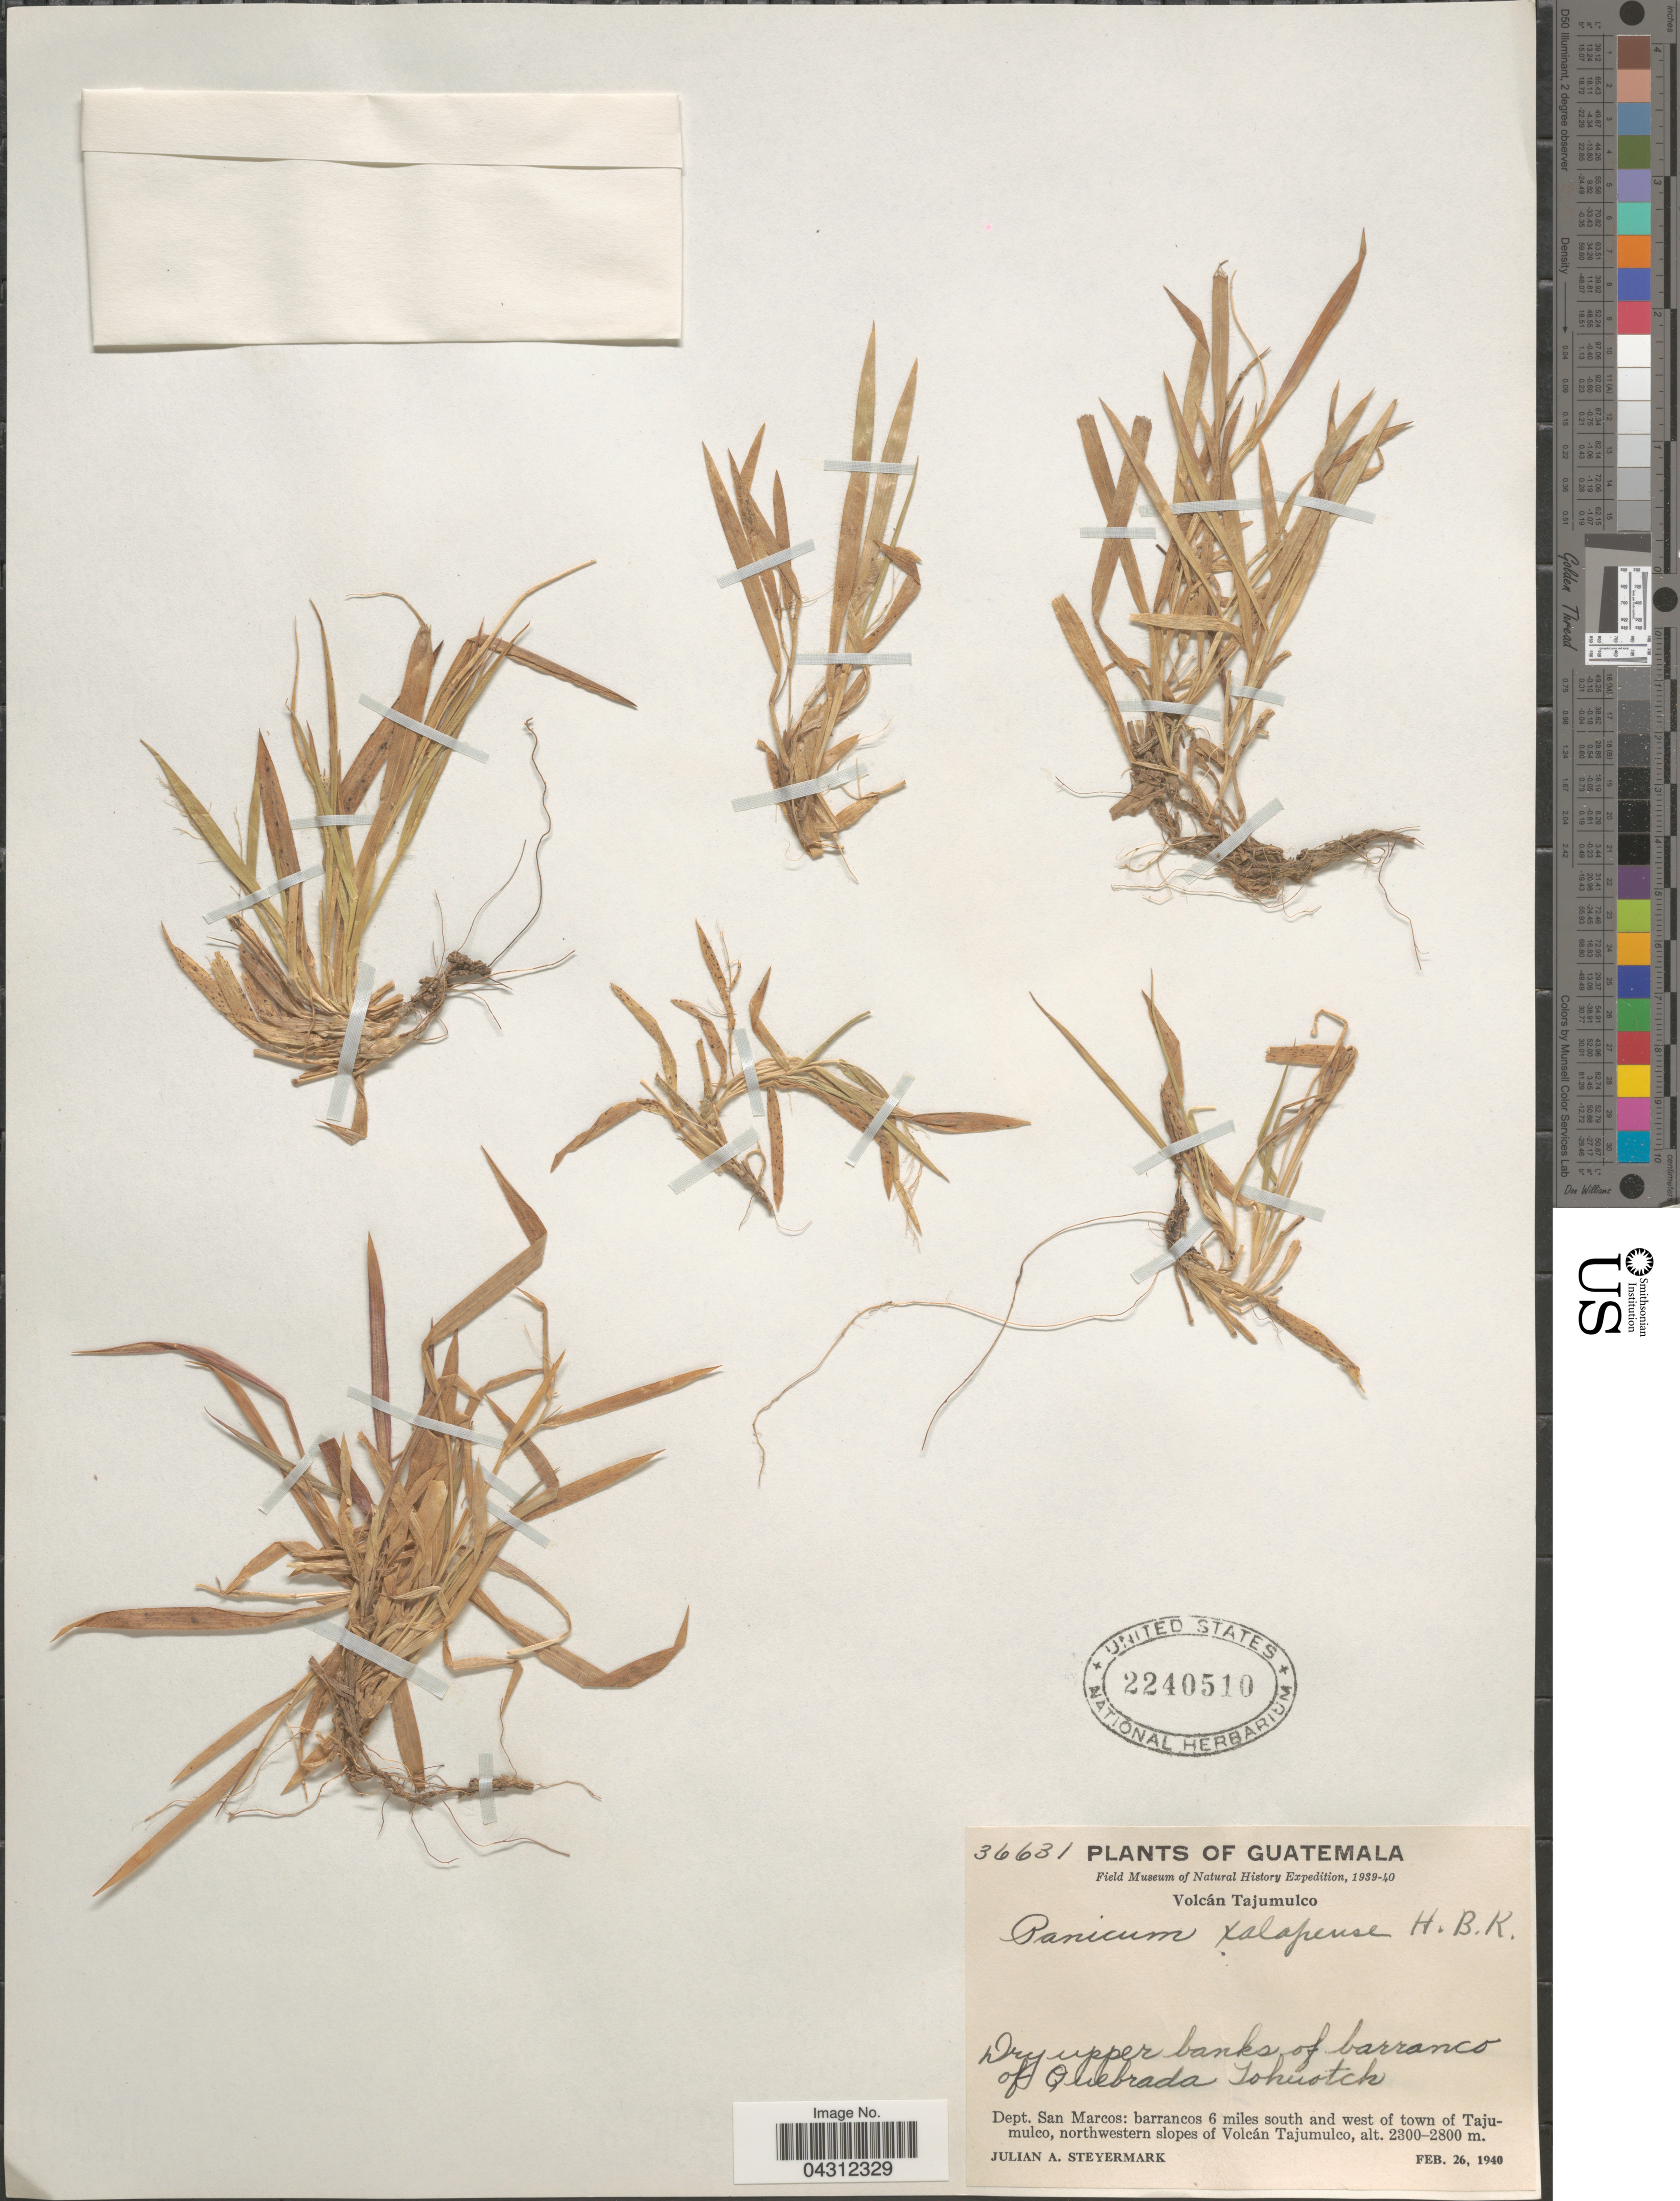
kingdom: Plantae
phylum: Tracheophyta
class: Liliopsida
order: Poales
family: Poaceae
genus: Dichanthelium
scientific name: Dichanthelium laxiflorum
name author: (Lam.) Gould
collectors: J. Steyermark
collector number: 36631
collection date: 1940-02-26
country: Guatemala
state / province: San Marcos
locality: Field Museum of Natural History Expedition, 1939-40. Volcám tajamulco. Dry upper banks of barranco of Quebrada Tohuotch. Dept. San Marcos: barrancos 6 miles south and west of town of Tajumulco, northwestern slopes of Volcán Tajumulco.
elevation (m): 2300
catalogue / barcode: US 2240510